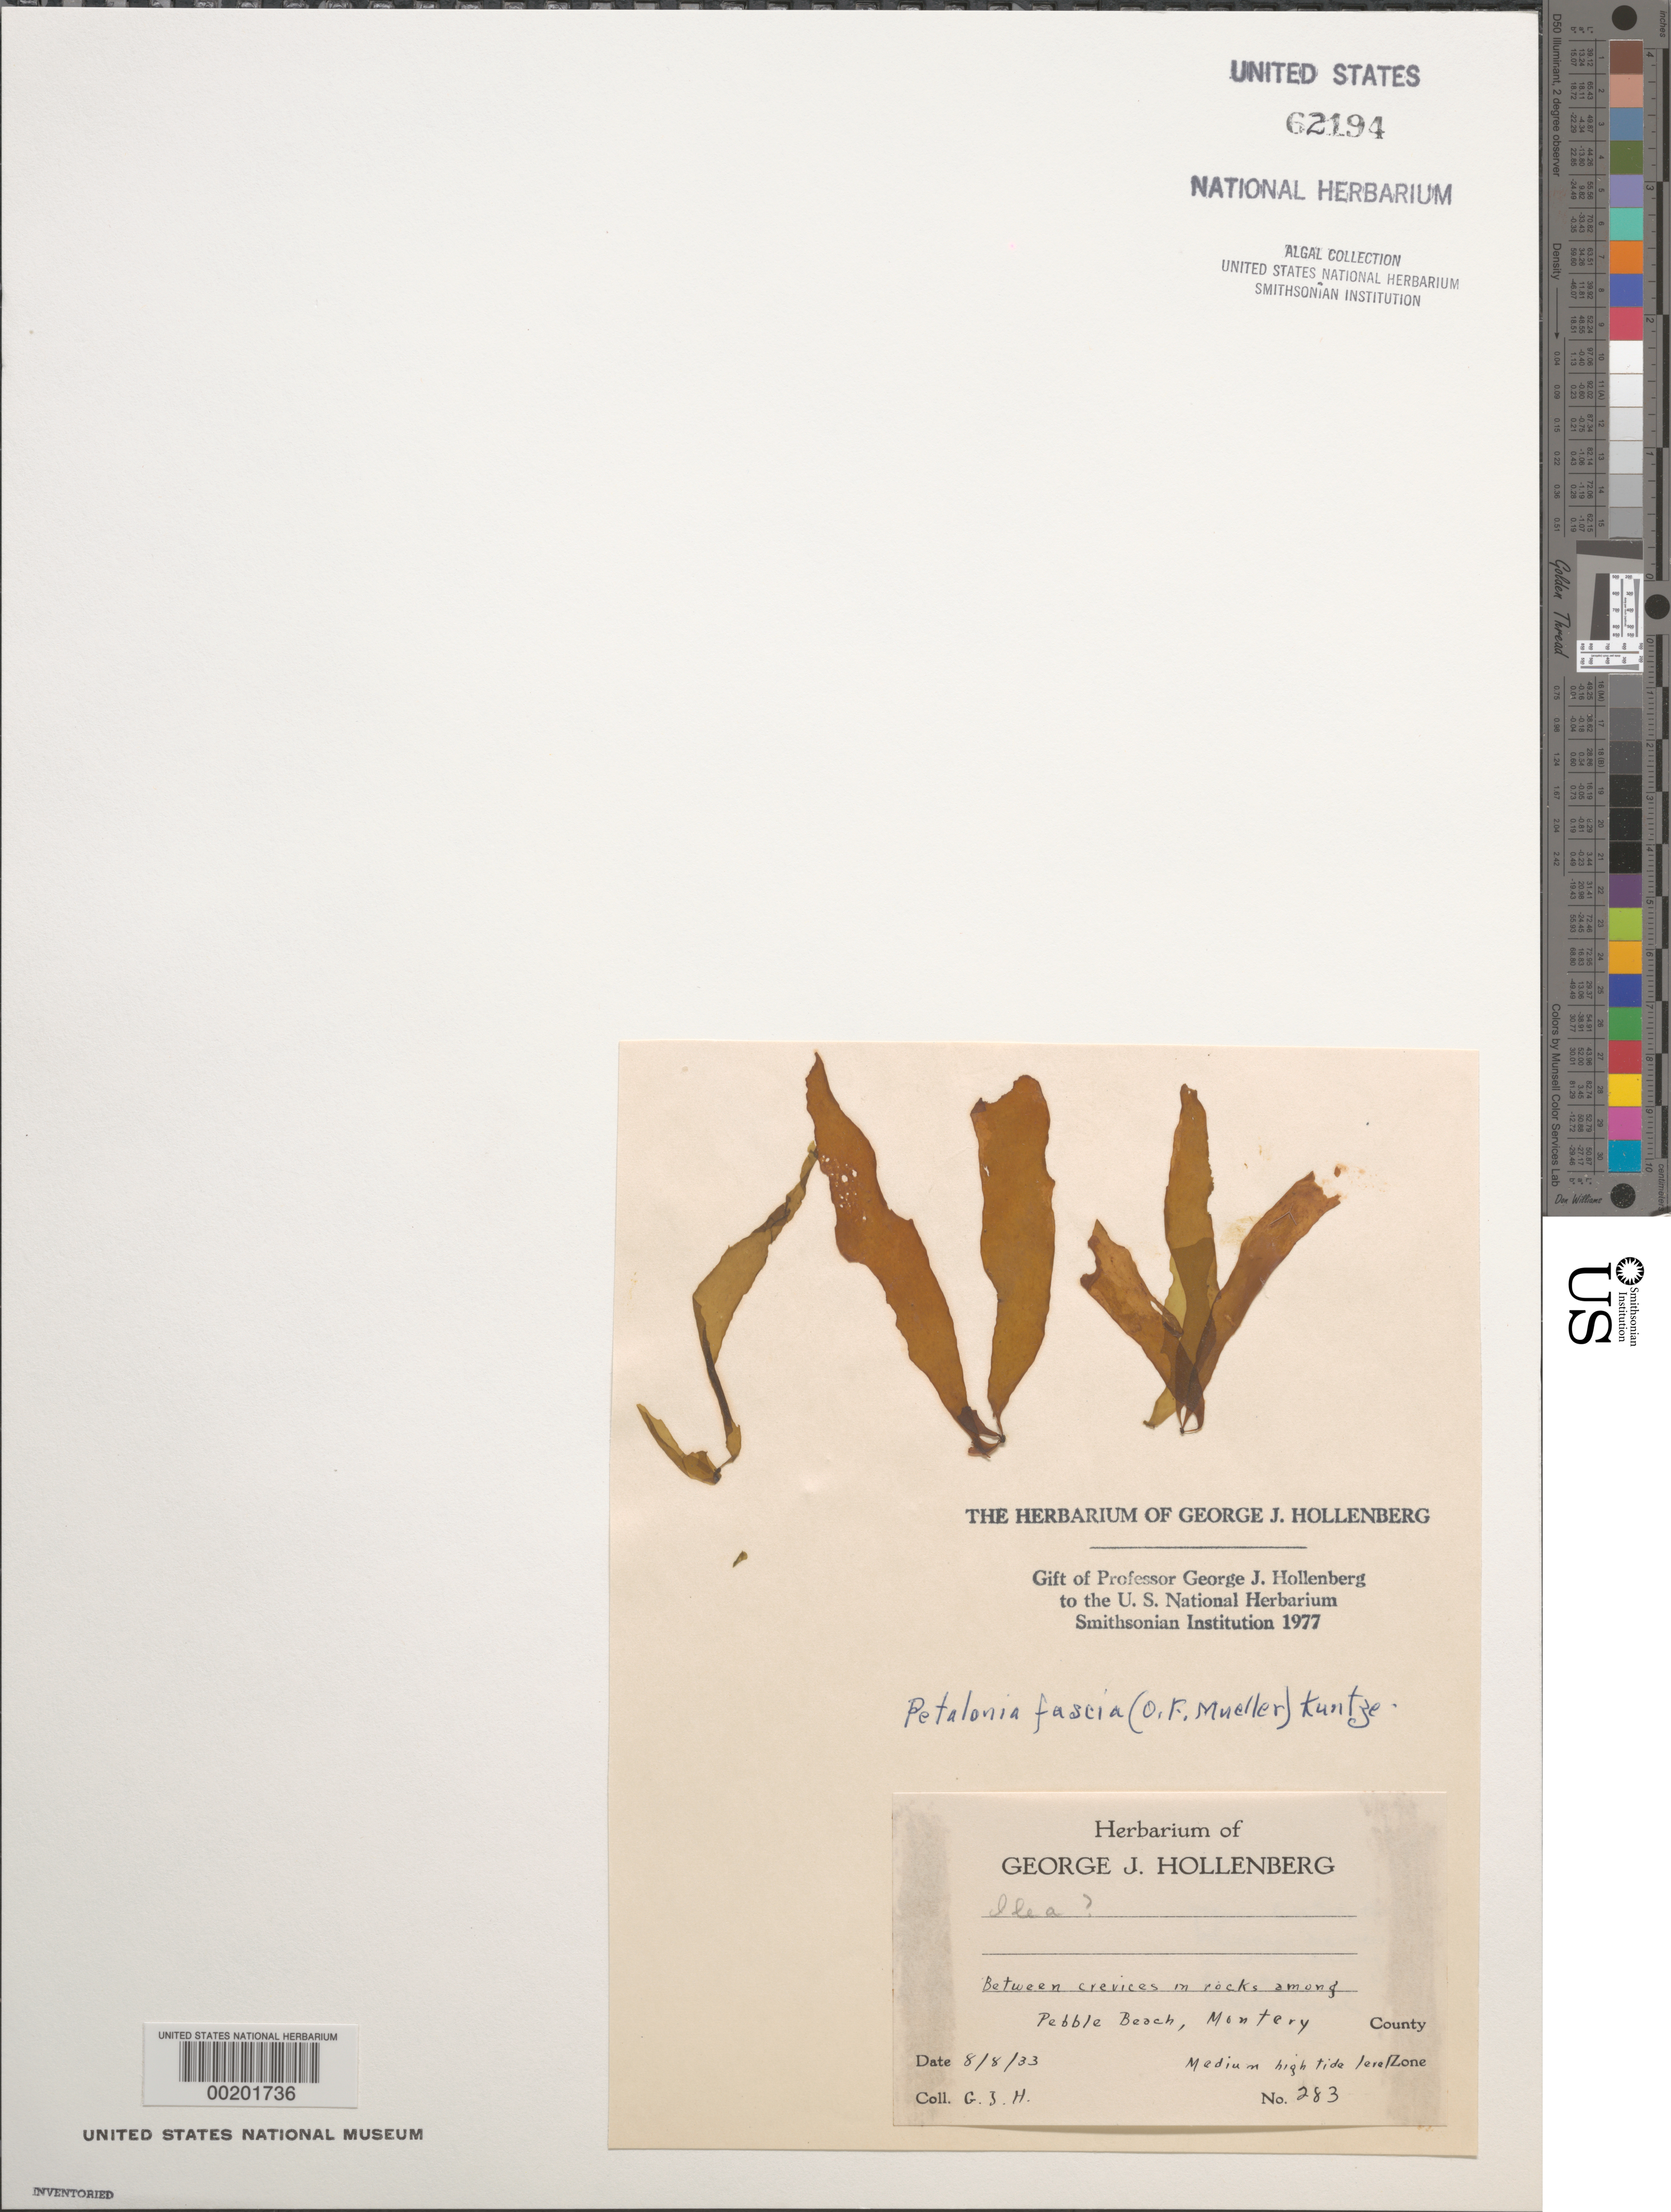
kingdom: Chromista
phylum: Ochrophyta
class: Phaeophyceae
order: Scytosiphonales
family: Scytosiphonaceae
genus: Petalonia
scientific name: Petalonia fascia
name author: (O.F. Müller) Kuntze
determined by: Hollenberg, George J.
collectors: G. Hollenberg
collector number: GJH 283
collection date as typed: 08 Aug 1933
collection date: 1933-08-08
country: United States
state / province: California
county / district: Monterey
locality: Pebble Beach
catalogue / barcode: US 62194